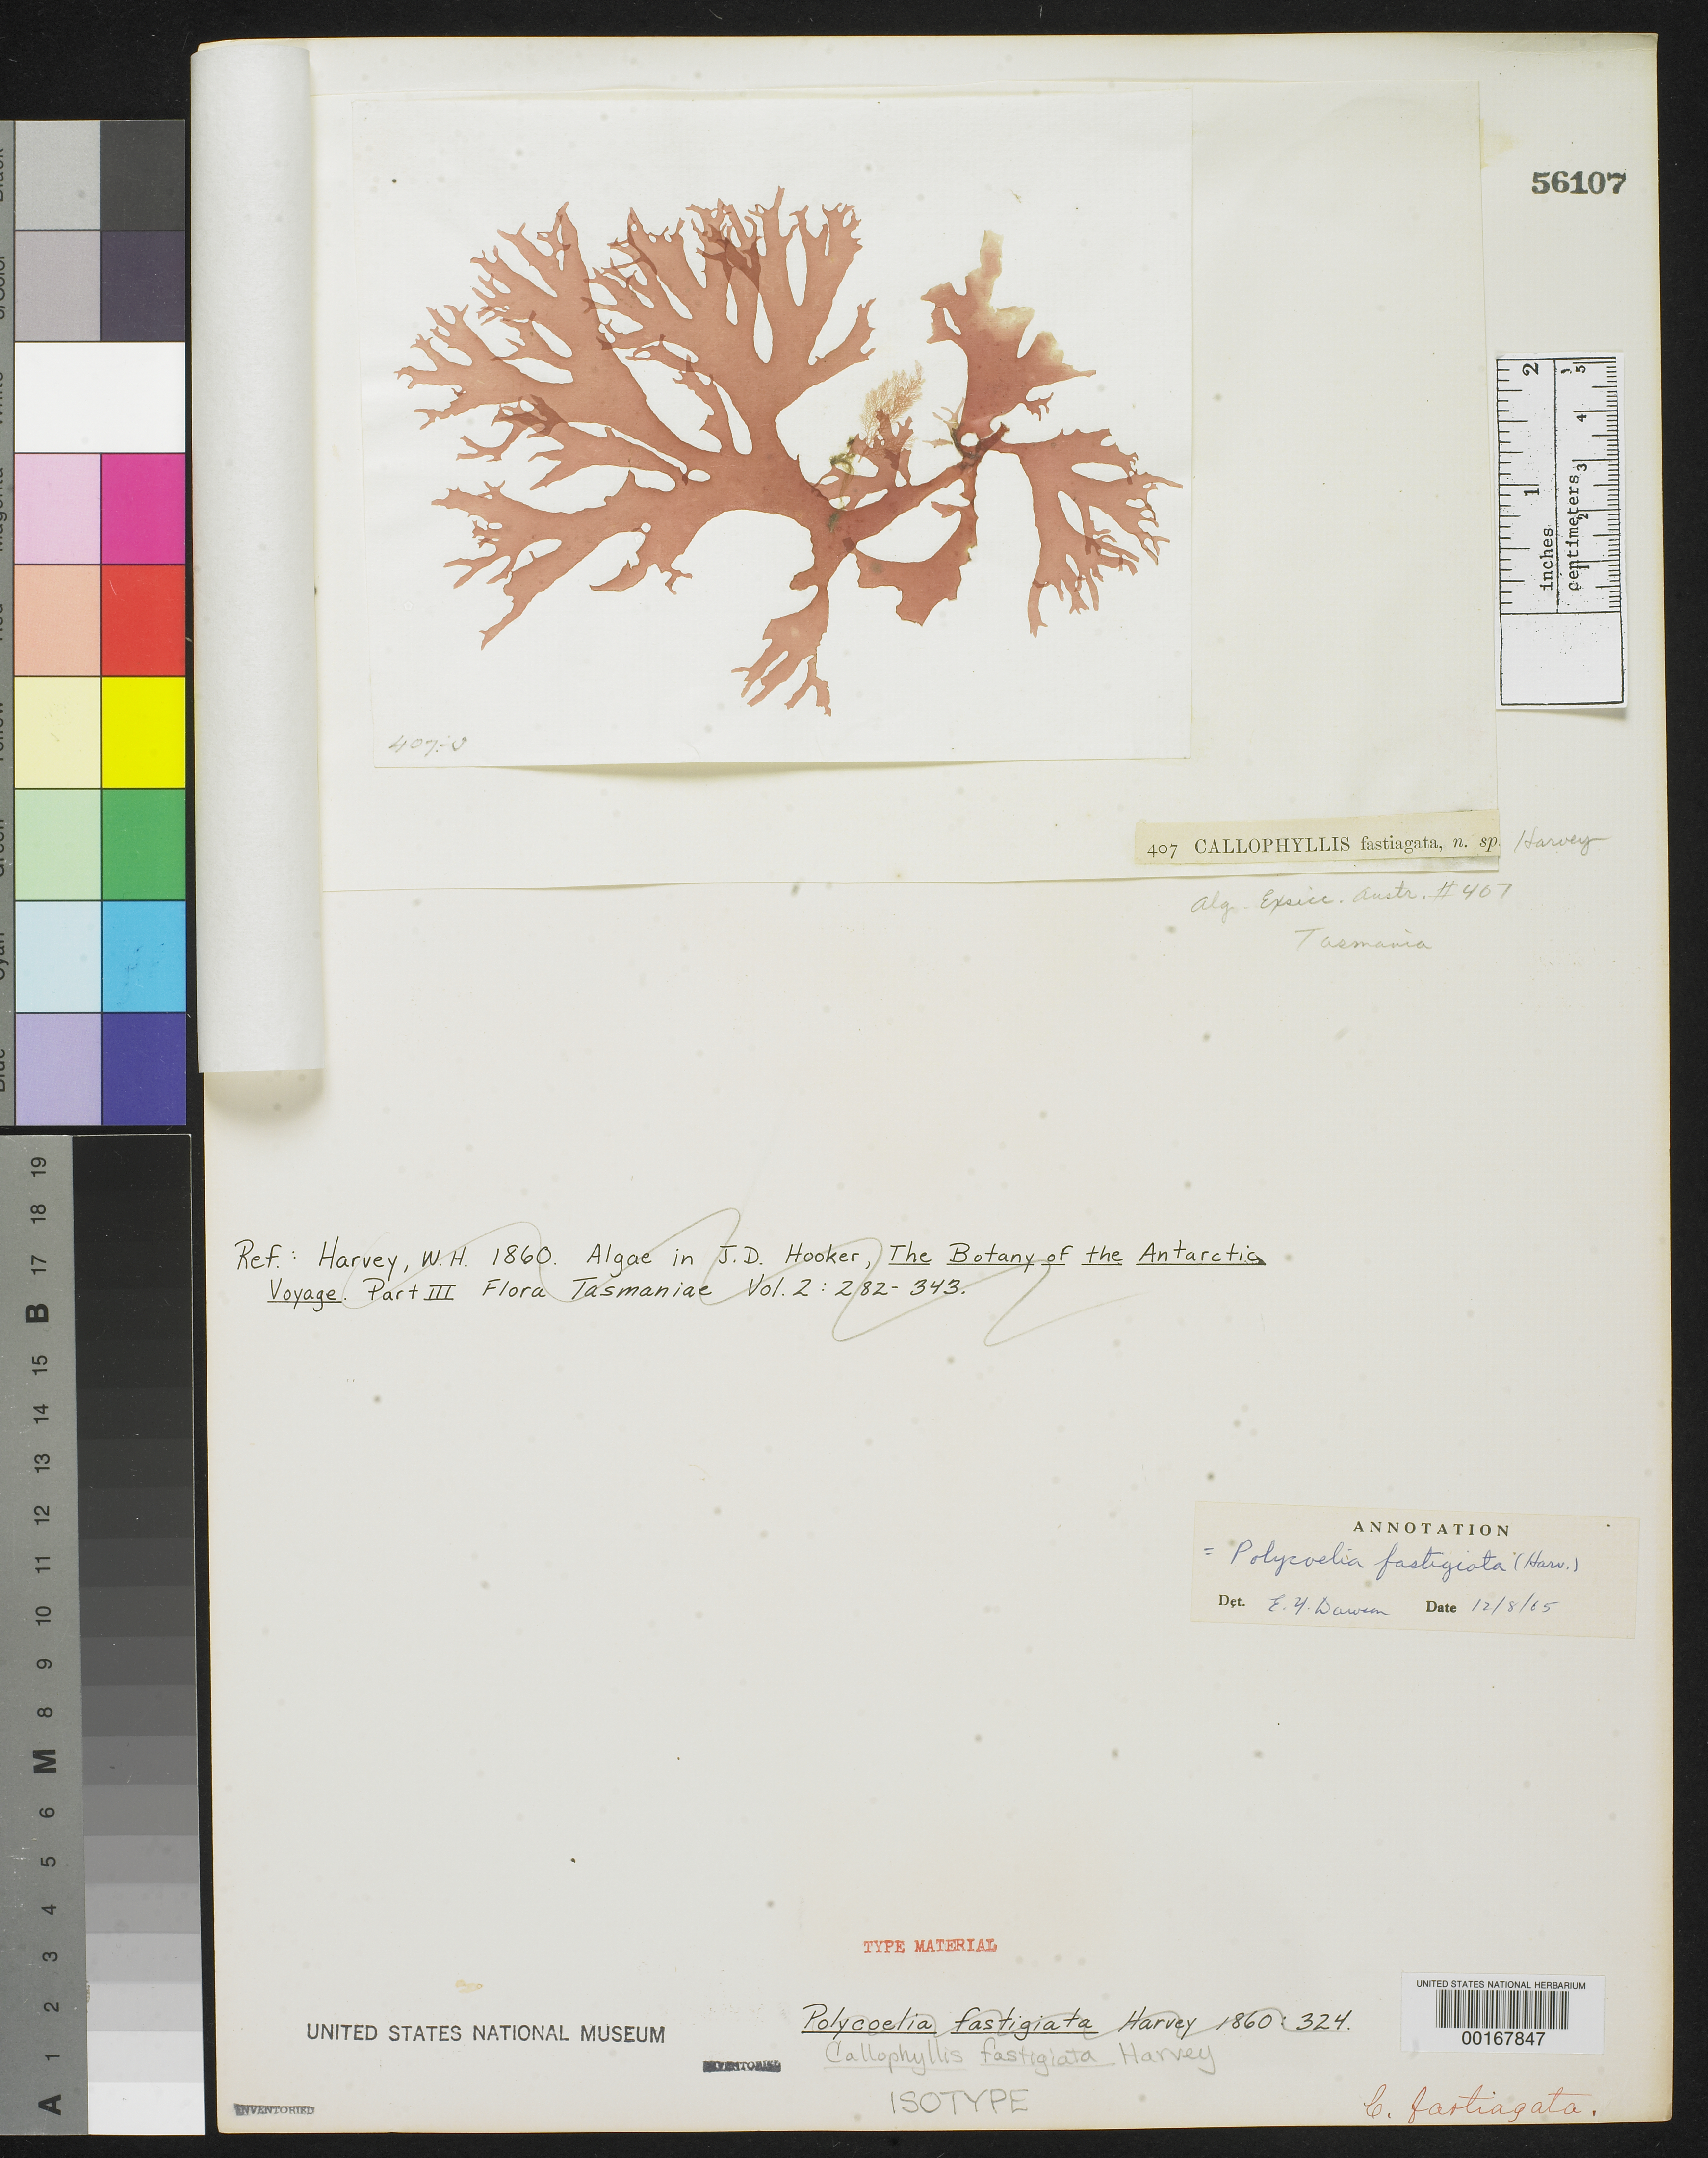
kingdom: Plantae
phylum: Rhodophyta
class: Florideophyceae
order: Gigartinales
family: Kallymeniaceae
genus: Polycoelia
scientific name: Polycoelia fastigiata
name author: (Harv. in Hook. f.) Harv. in Hook. f.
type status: Isotype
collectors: W. Harvey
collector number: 407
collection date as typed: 1854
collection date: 1854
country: Australia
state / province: Tasmania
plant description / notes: Harvey, Algae Australiae Exsiccatae., as Callophyllis fastigiata, n. sp.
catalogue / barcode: US 56107